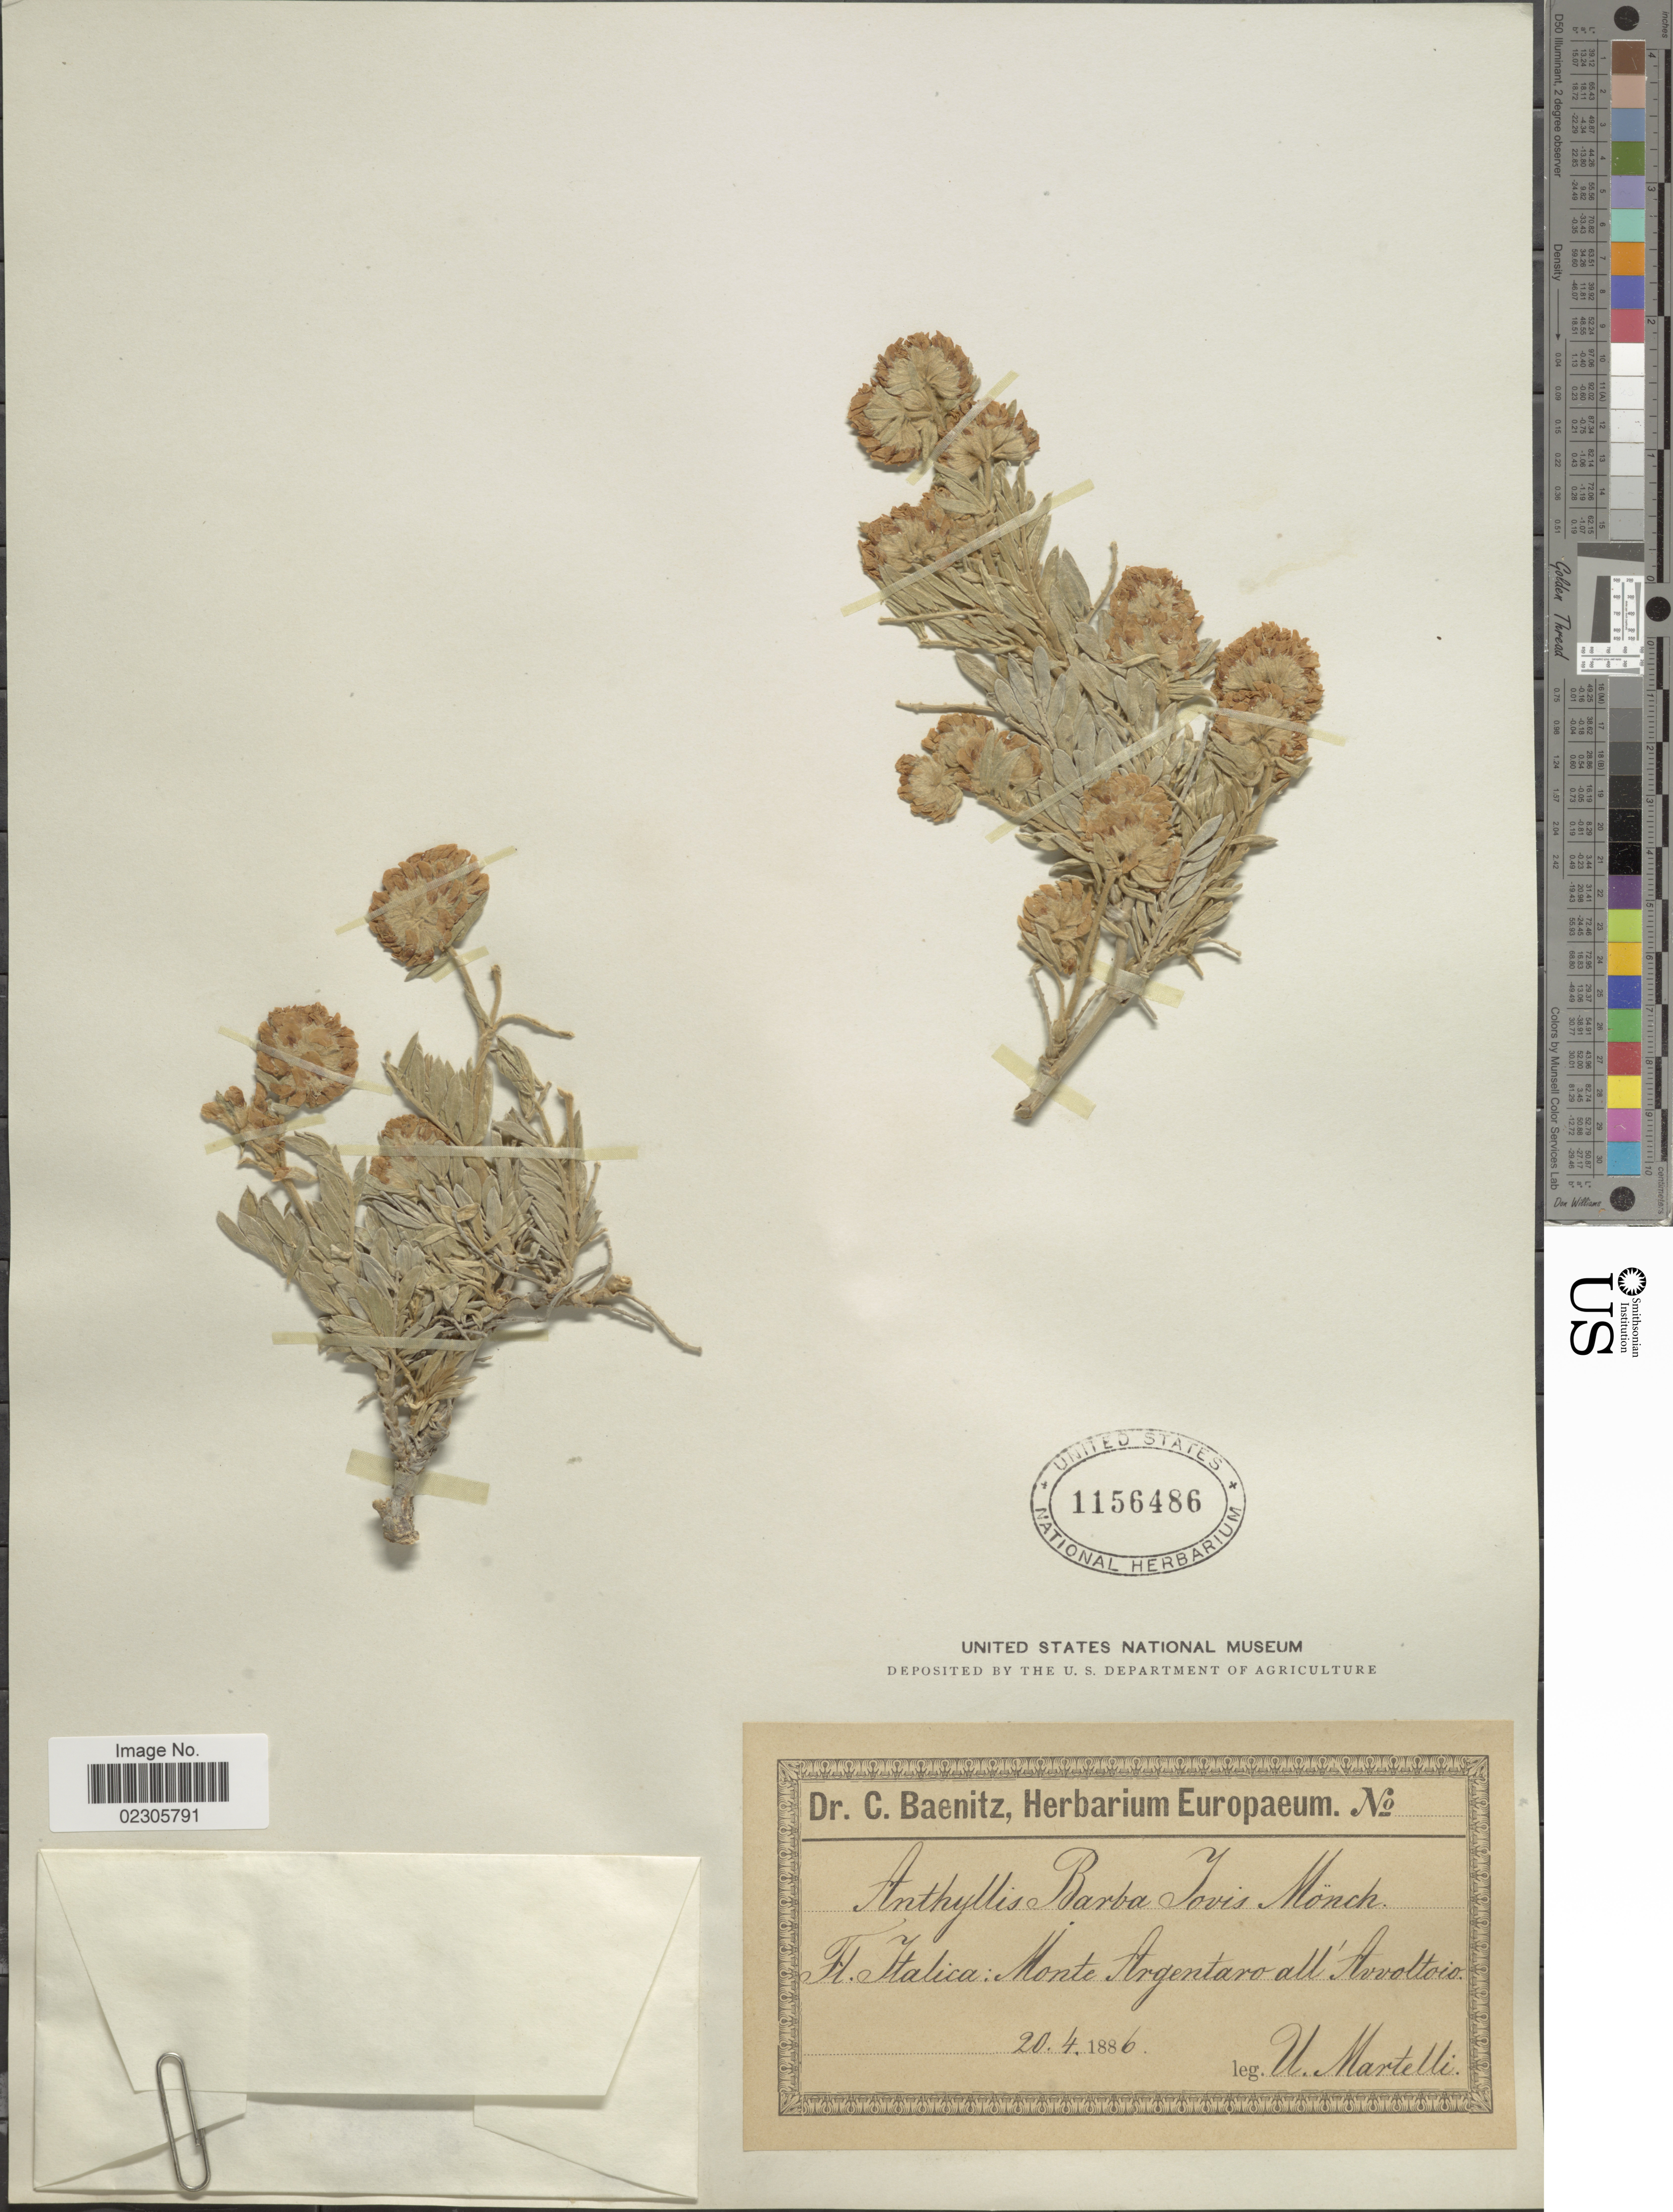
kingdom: Plantae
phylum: Tracheophyta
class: Magnoliopsida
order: Fabales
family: Fabaceae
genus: Anthyllis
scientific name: Anthyllis barba-jovis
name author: L.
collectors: U. Martelli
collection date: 1886-04-20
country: Italy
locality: Monte Argentaro all Avvottoio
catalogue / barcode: US 1156486